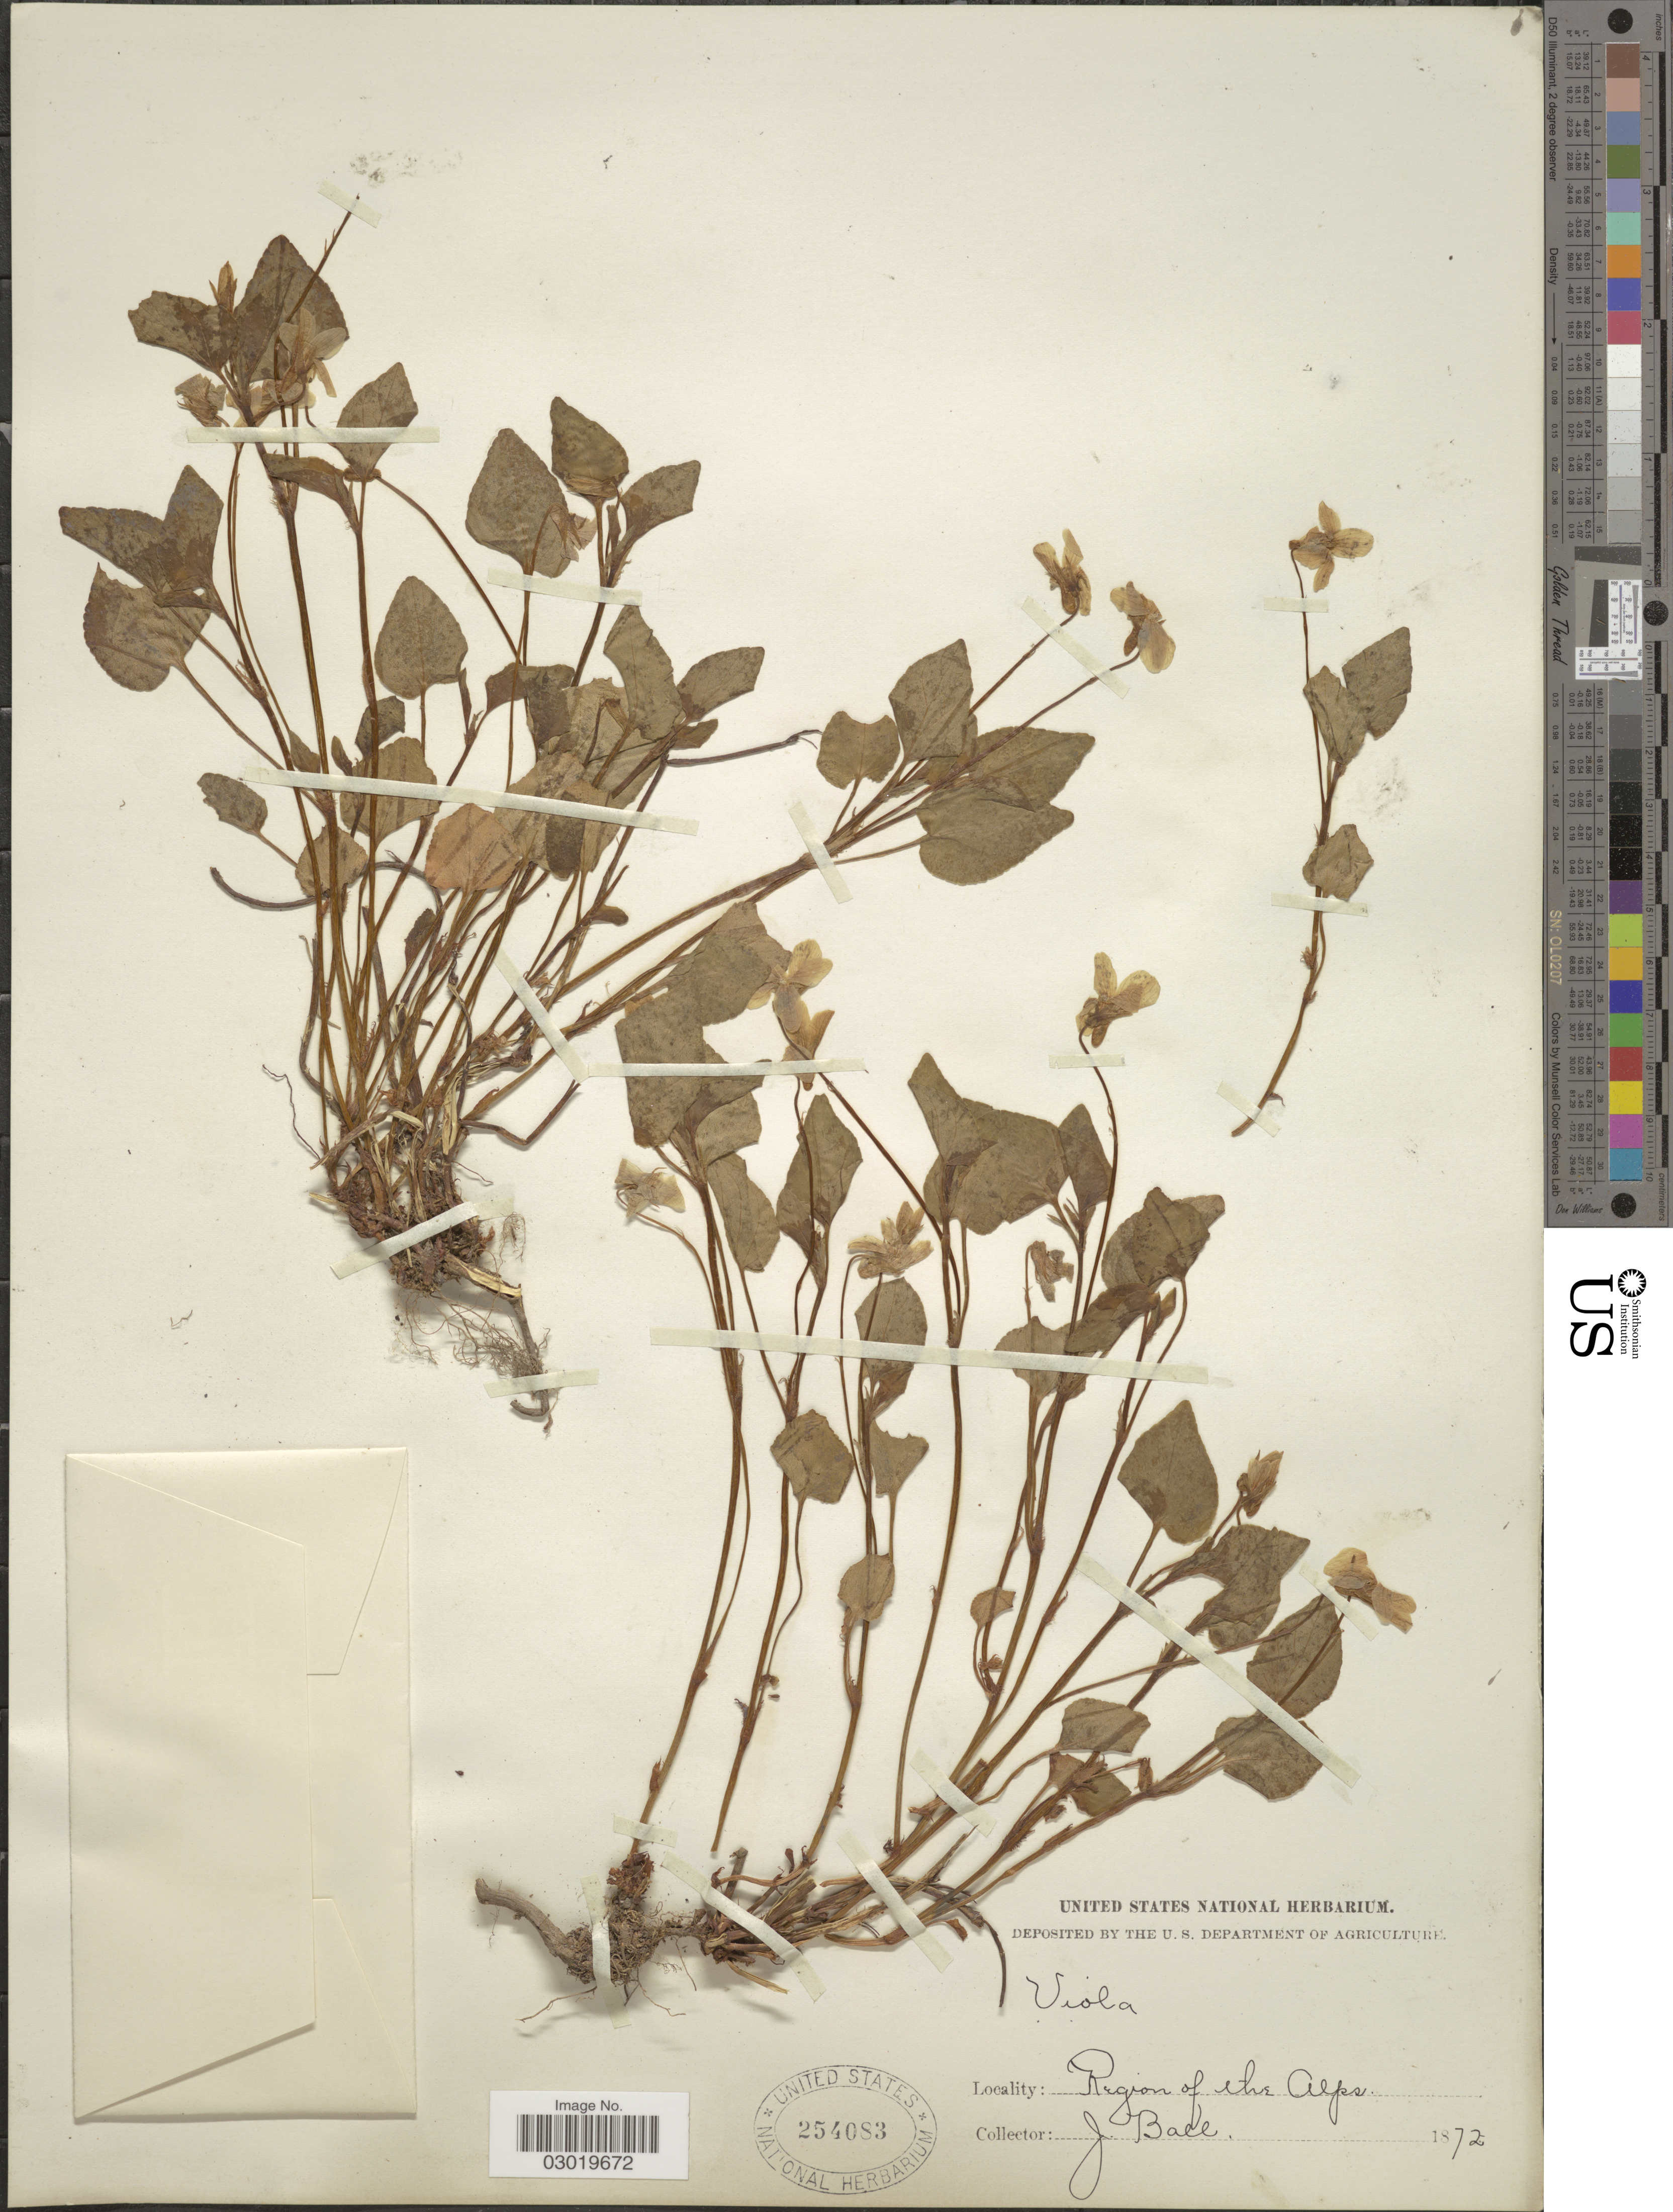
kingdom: Plantae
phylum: Tracheophyta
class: Magnoliopsida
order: Malpighiales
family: Violaceae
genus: Viola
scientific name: Viola sp.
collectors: J. Ball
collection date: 1872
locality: Region of the Alps.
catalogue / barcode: US 254083